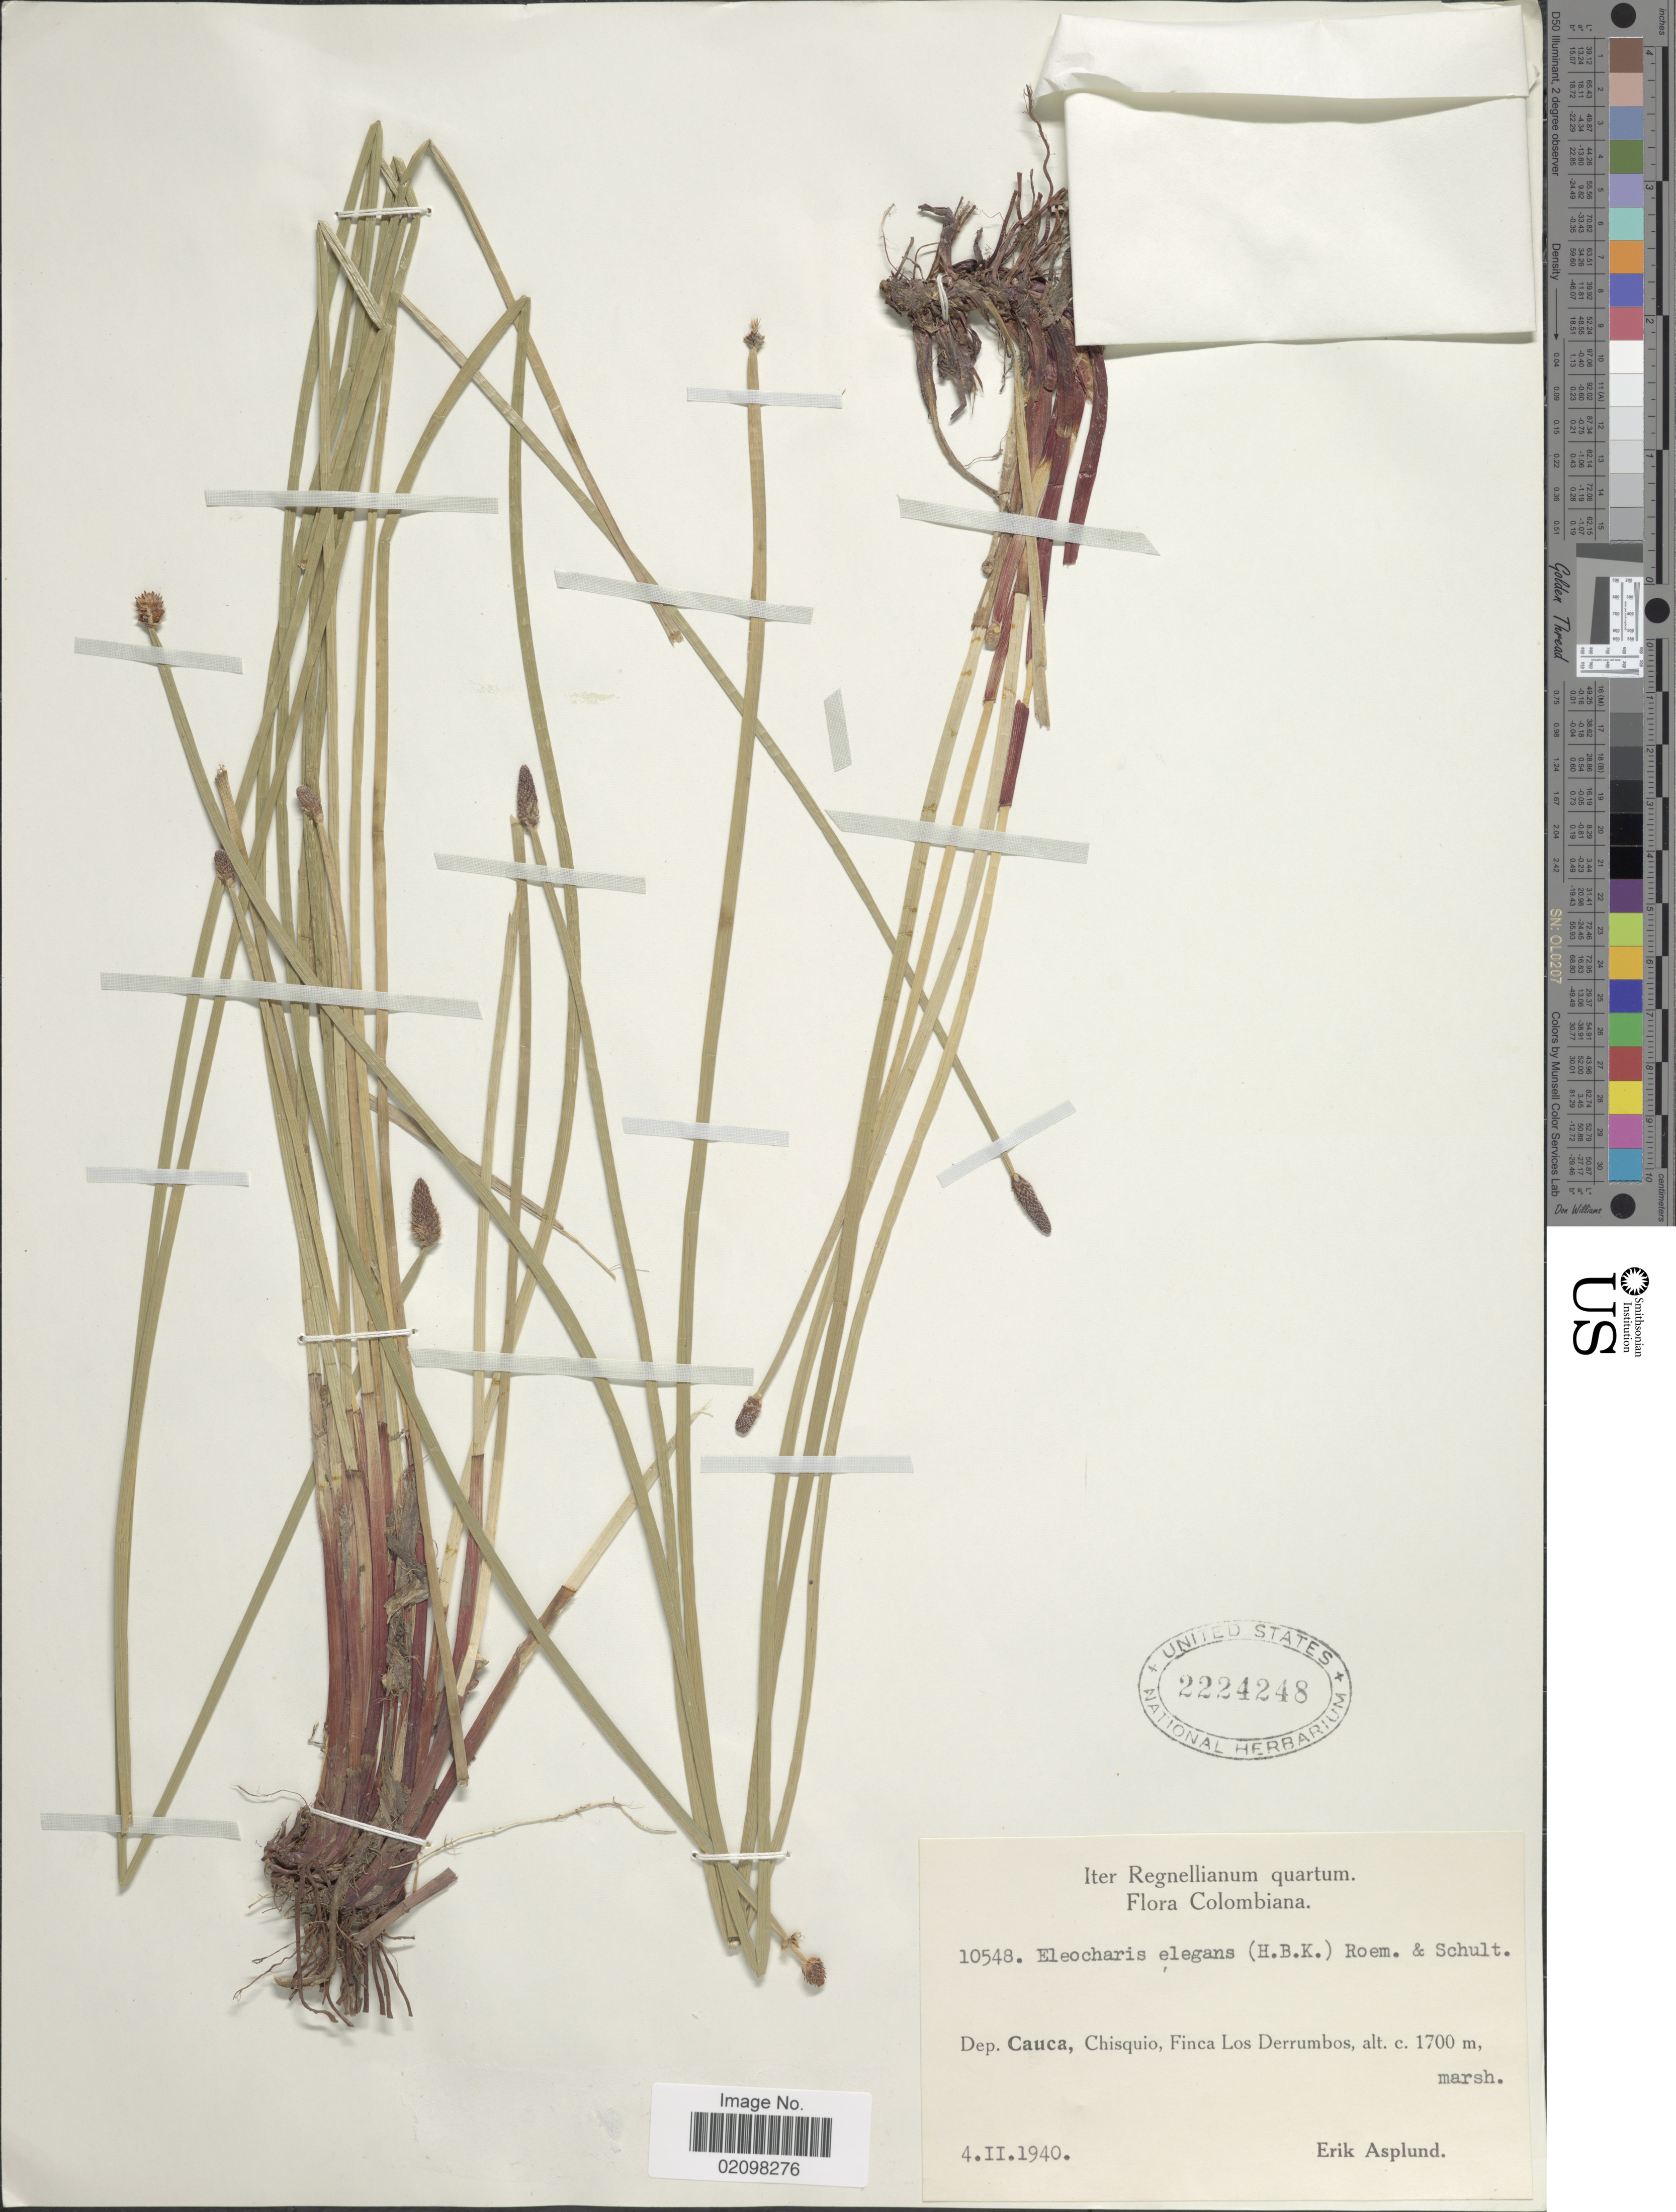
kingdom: Plantae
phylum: Tracheophyta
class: Liliopsida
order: Poales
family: Cyperaceae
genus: Eleocharis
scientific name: Eleocharis elegans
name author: (Kunth) Roem. & Schult.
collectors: E. Asplund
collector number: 10548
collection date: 1940-02-04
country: Colombia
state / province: Cauca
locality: Chisquio, Finca Los Derrumbos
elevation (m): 1700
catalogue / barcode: US 2224248